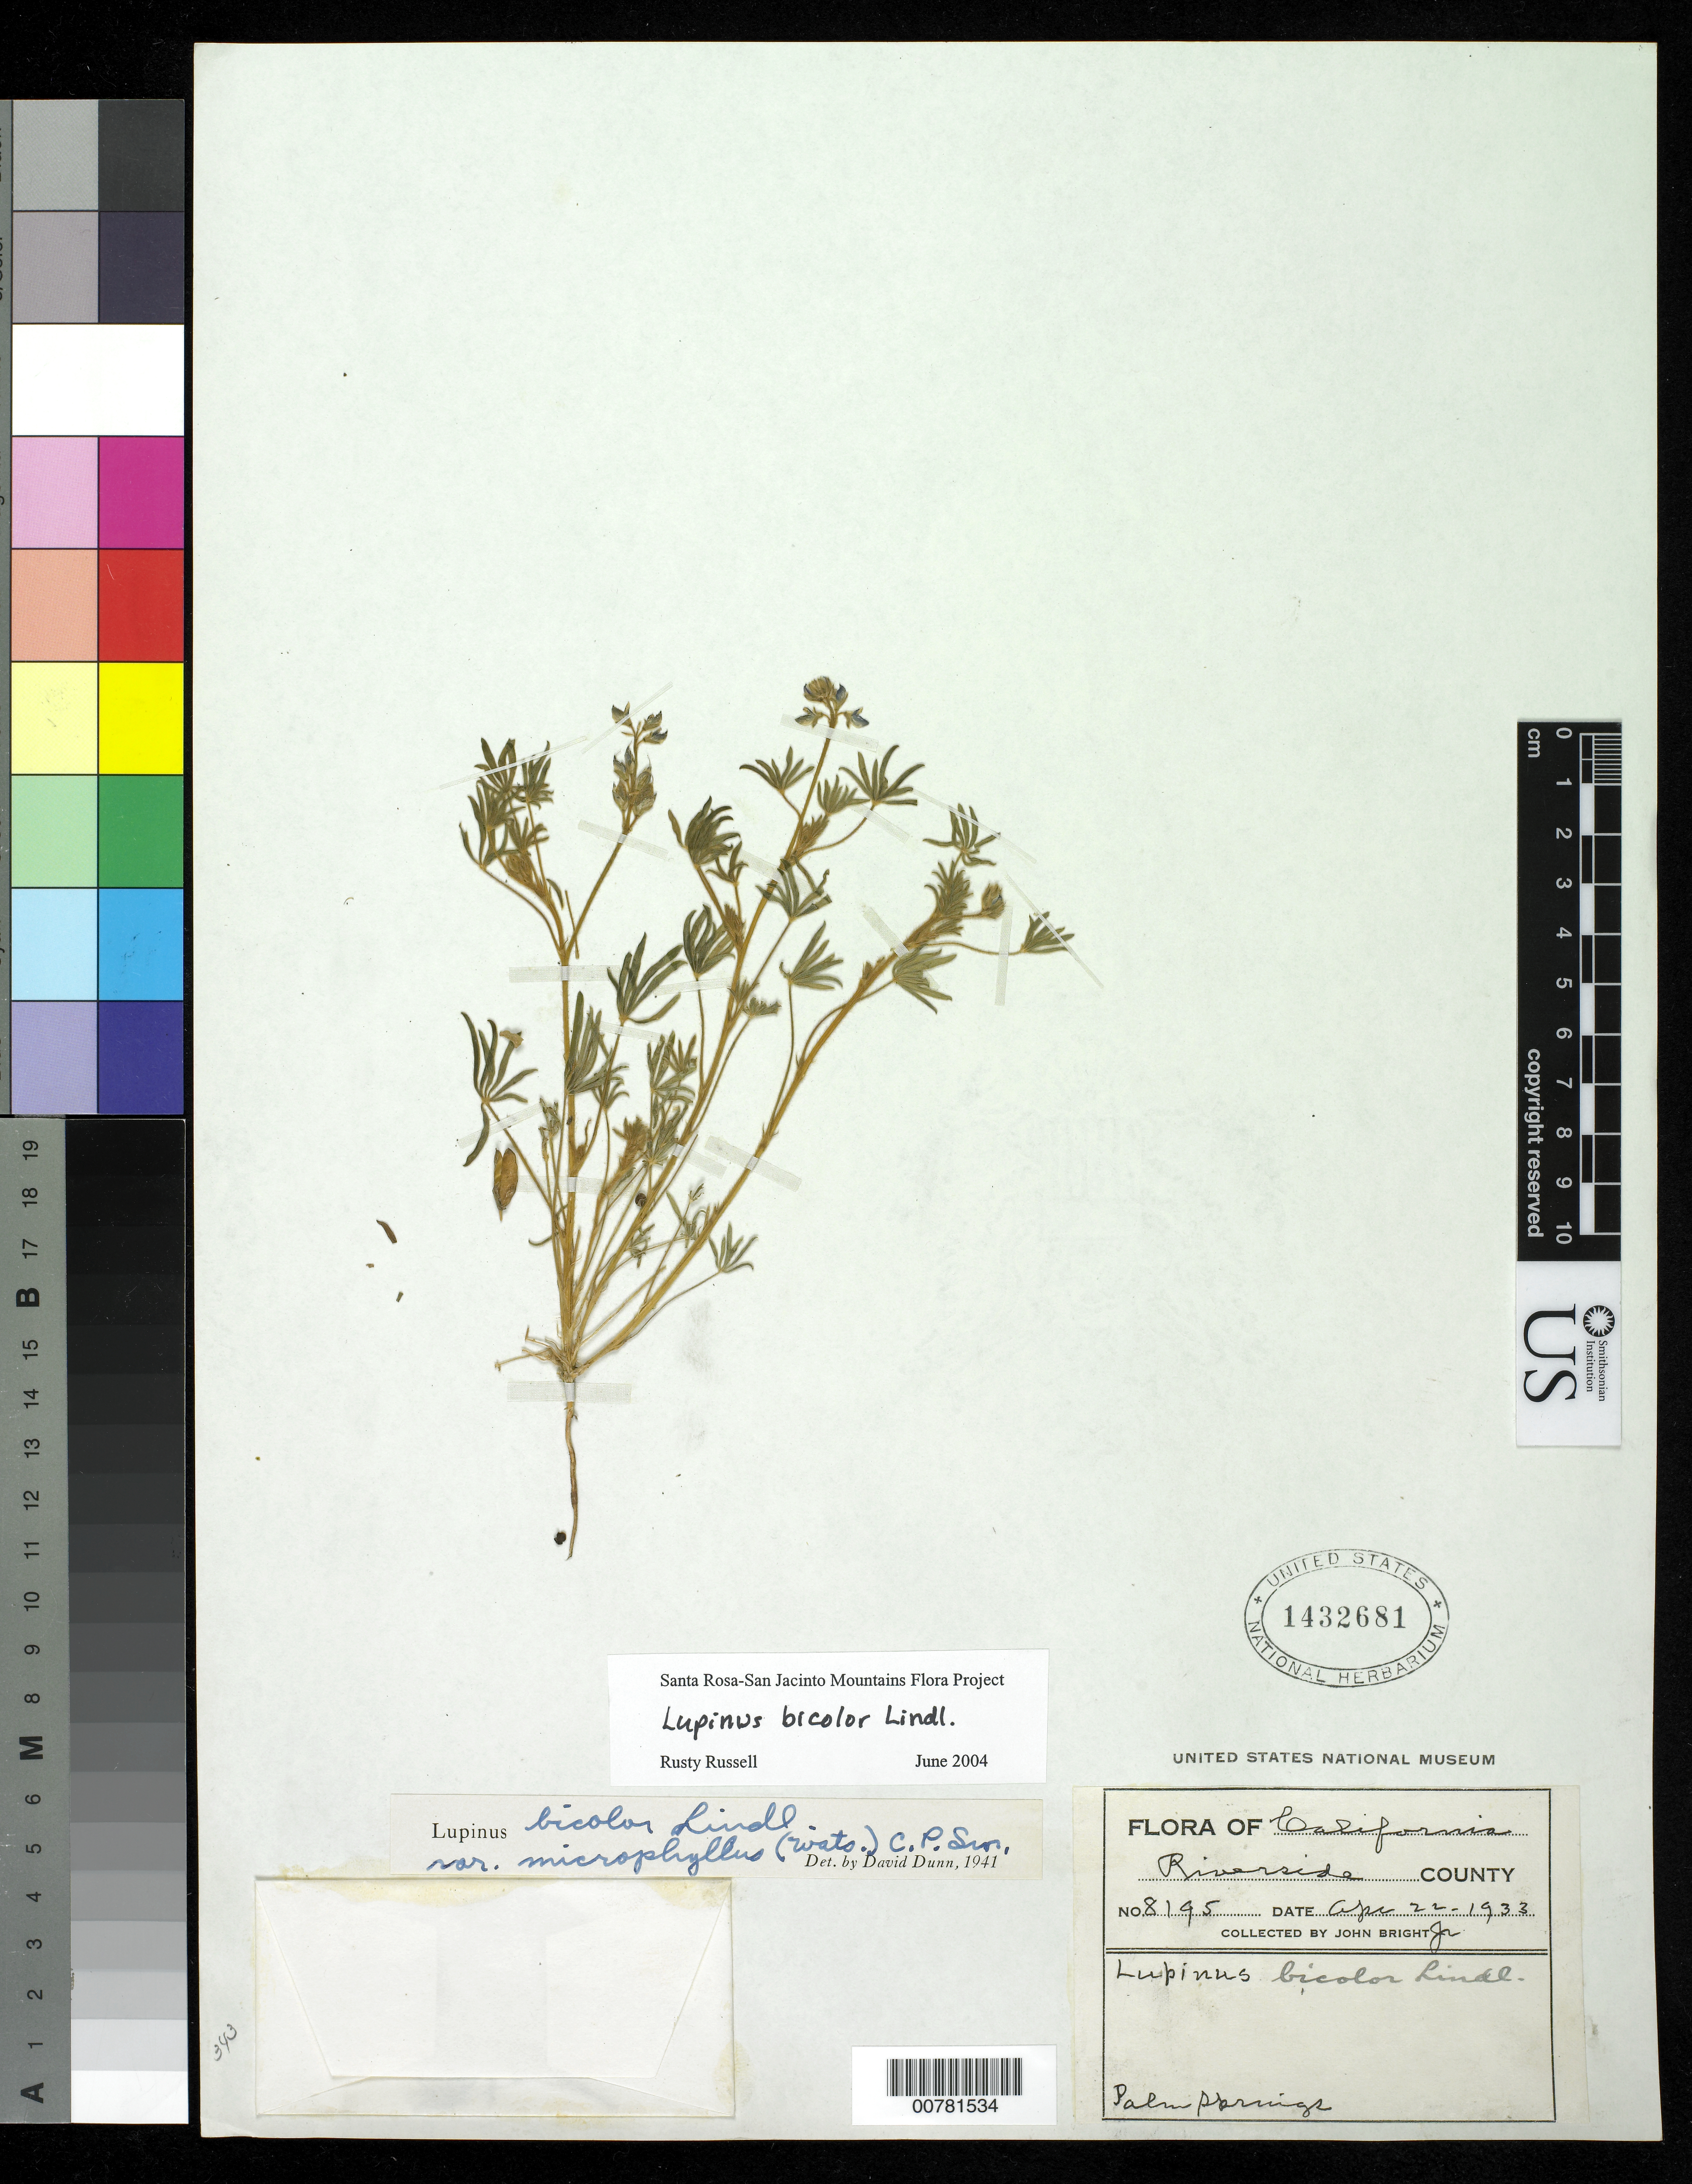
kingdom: Plantae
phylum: Tracheophyta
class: Magnoliopsida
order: Fabales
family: Fabaceae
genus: Lupinus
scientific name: Lupinus bicolor var. tridentatus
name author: Lindl.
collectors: J. Bright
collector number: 8195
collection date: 1933-04-22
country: United States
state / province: California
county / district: Riverside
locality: Riverside County, Palm Springs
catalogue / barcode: US 1432681